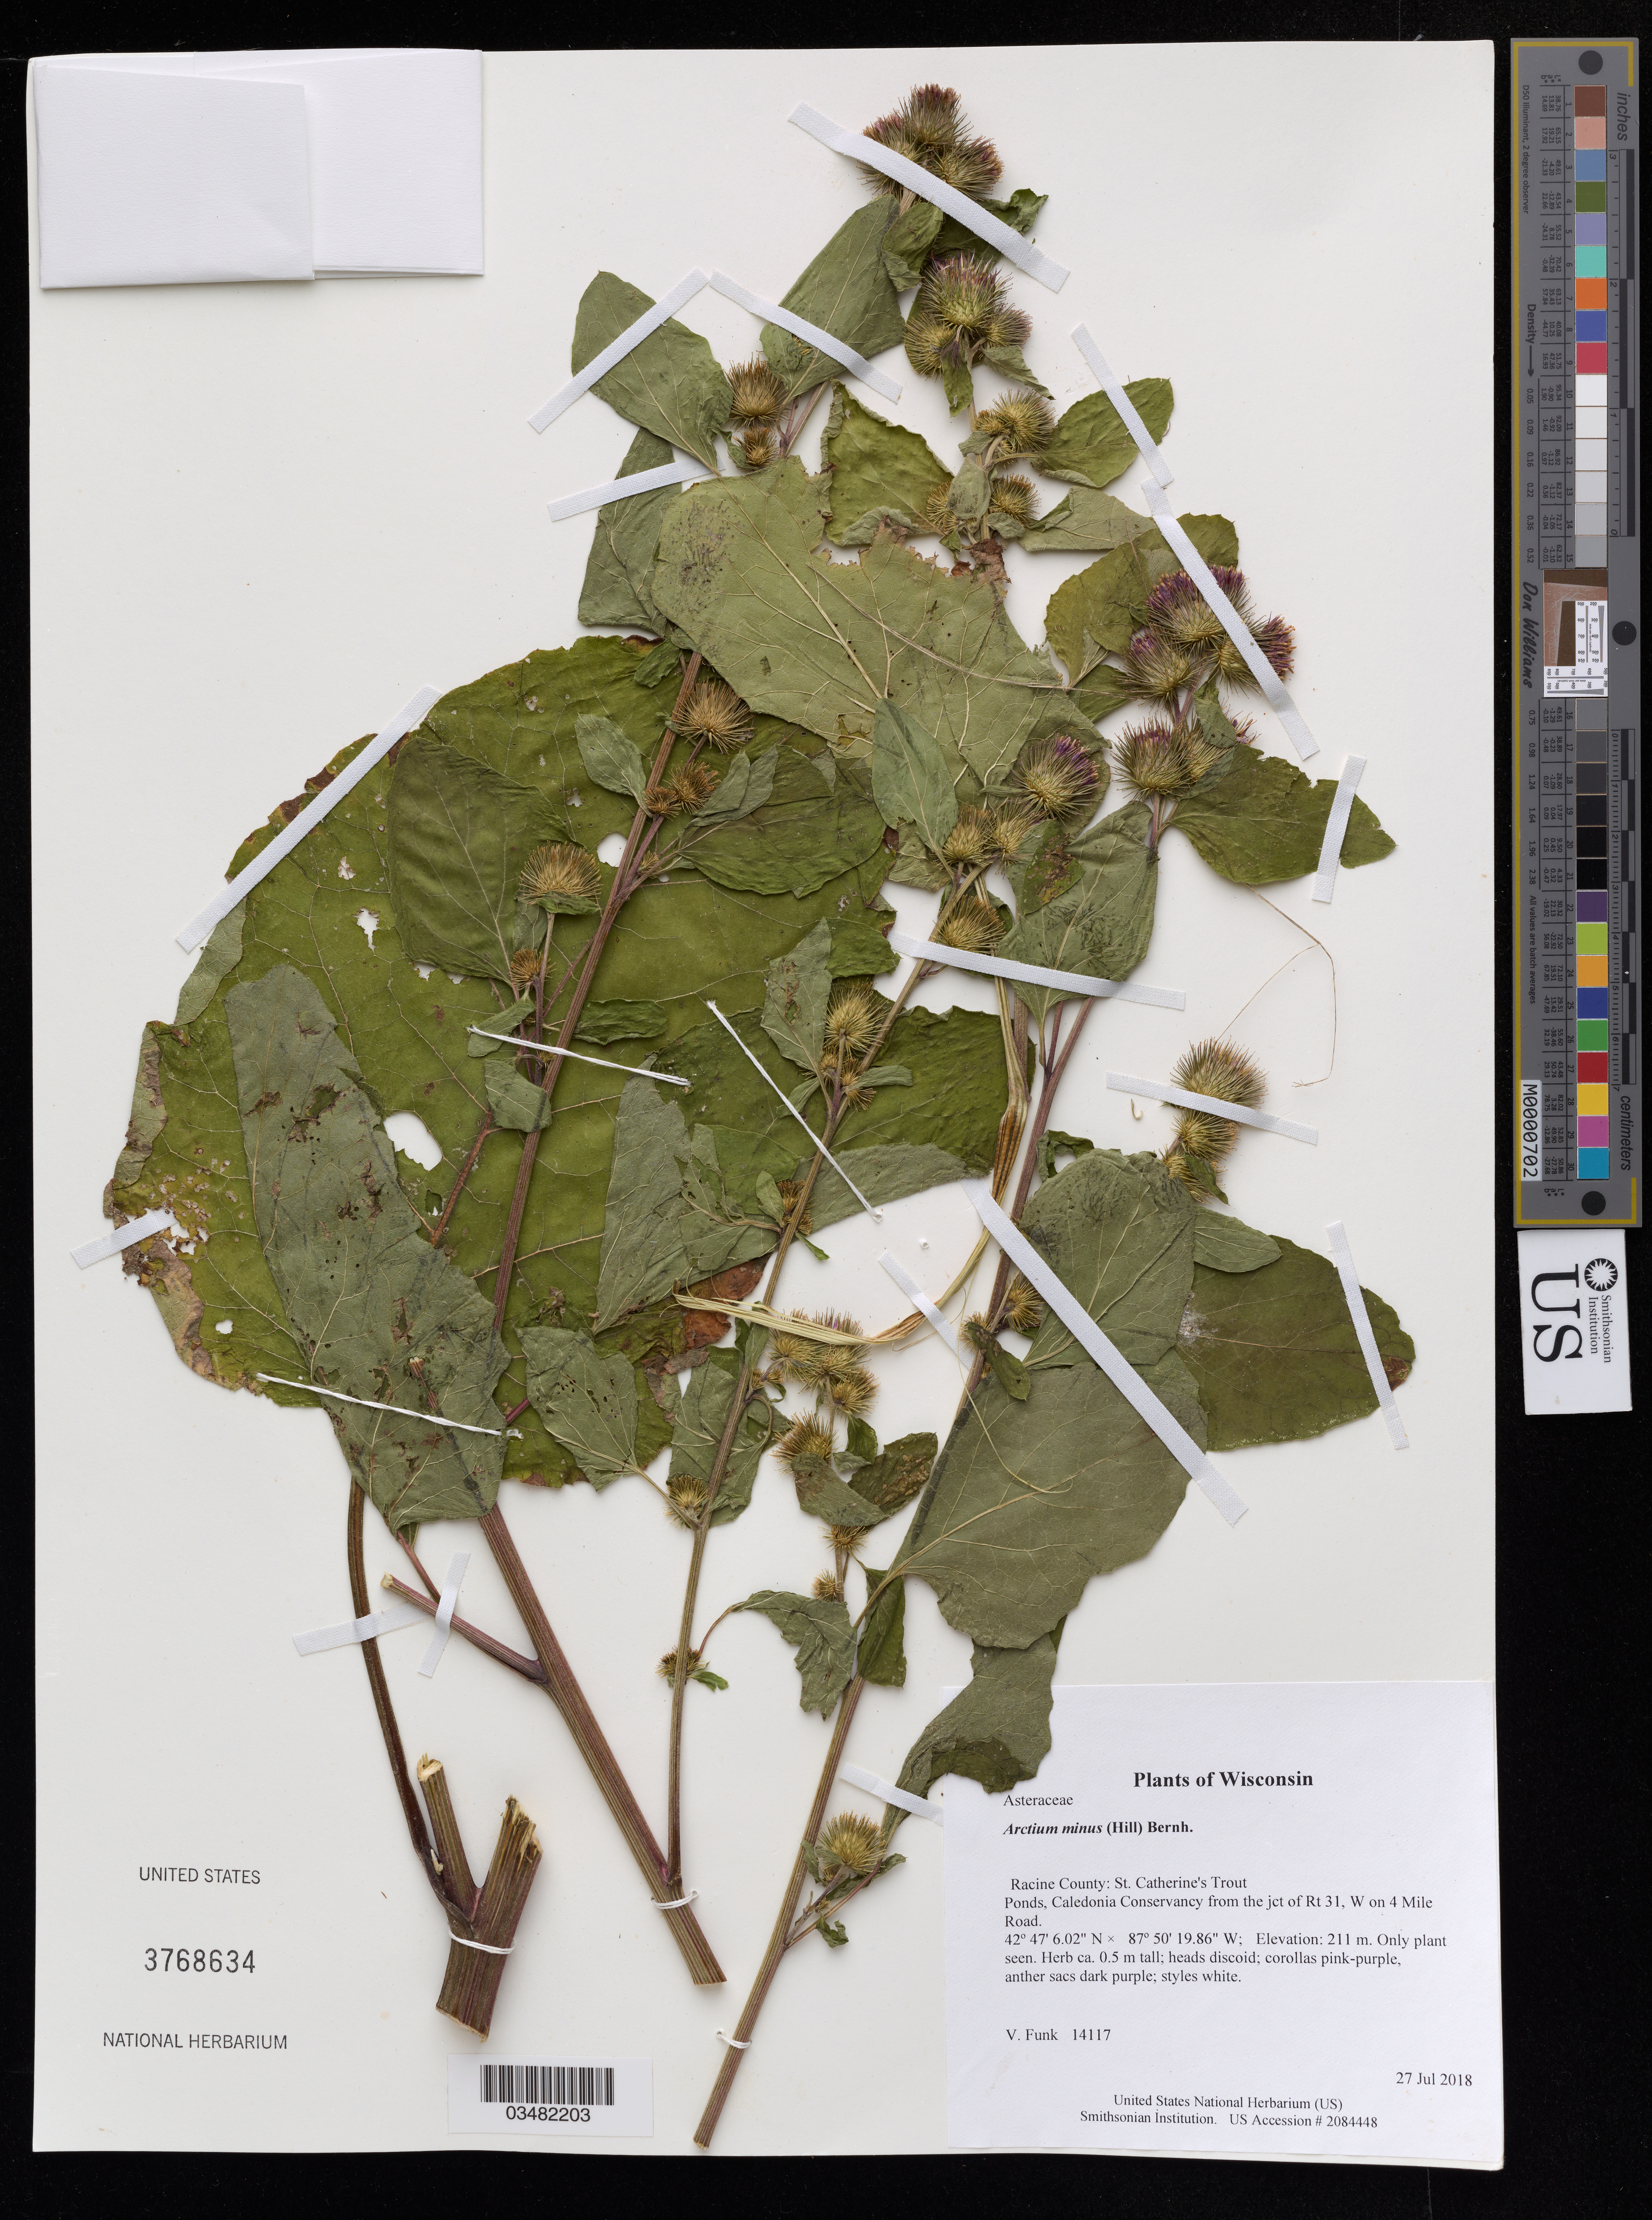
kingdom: Plantae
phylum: Tracheophyta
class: Magnoliopsida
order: Asterales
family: Asteraceae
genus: Arctium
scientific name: Arctium minus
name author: (Hill) Bernh.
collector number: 14117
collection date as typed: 27 Jul 2018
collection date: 2018-07-27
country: United States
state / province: Wisconsin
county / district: Racine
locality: St. Catherine's Trout Ponds, Caledonia Conservancy from the jct of Rt 31, W on 4 Mile Road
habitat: Only plant seen.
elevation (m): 211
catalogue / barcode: US 3768634